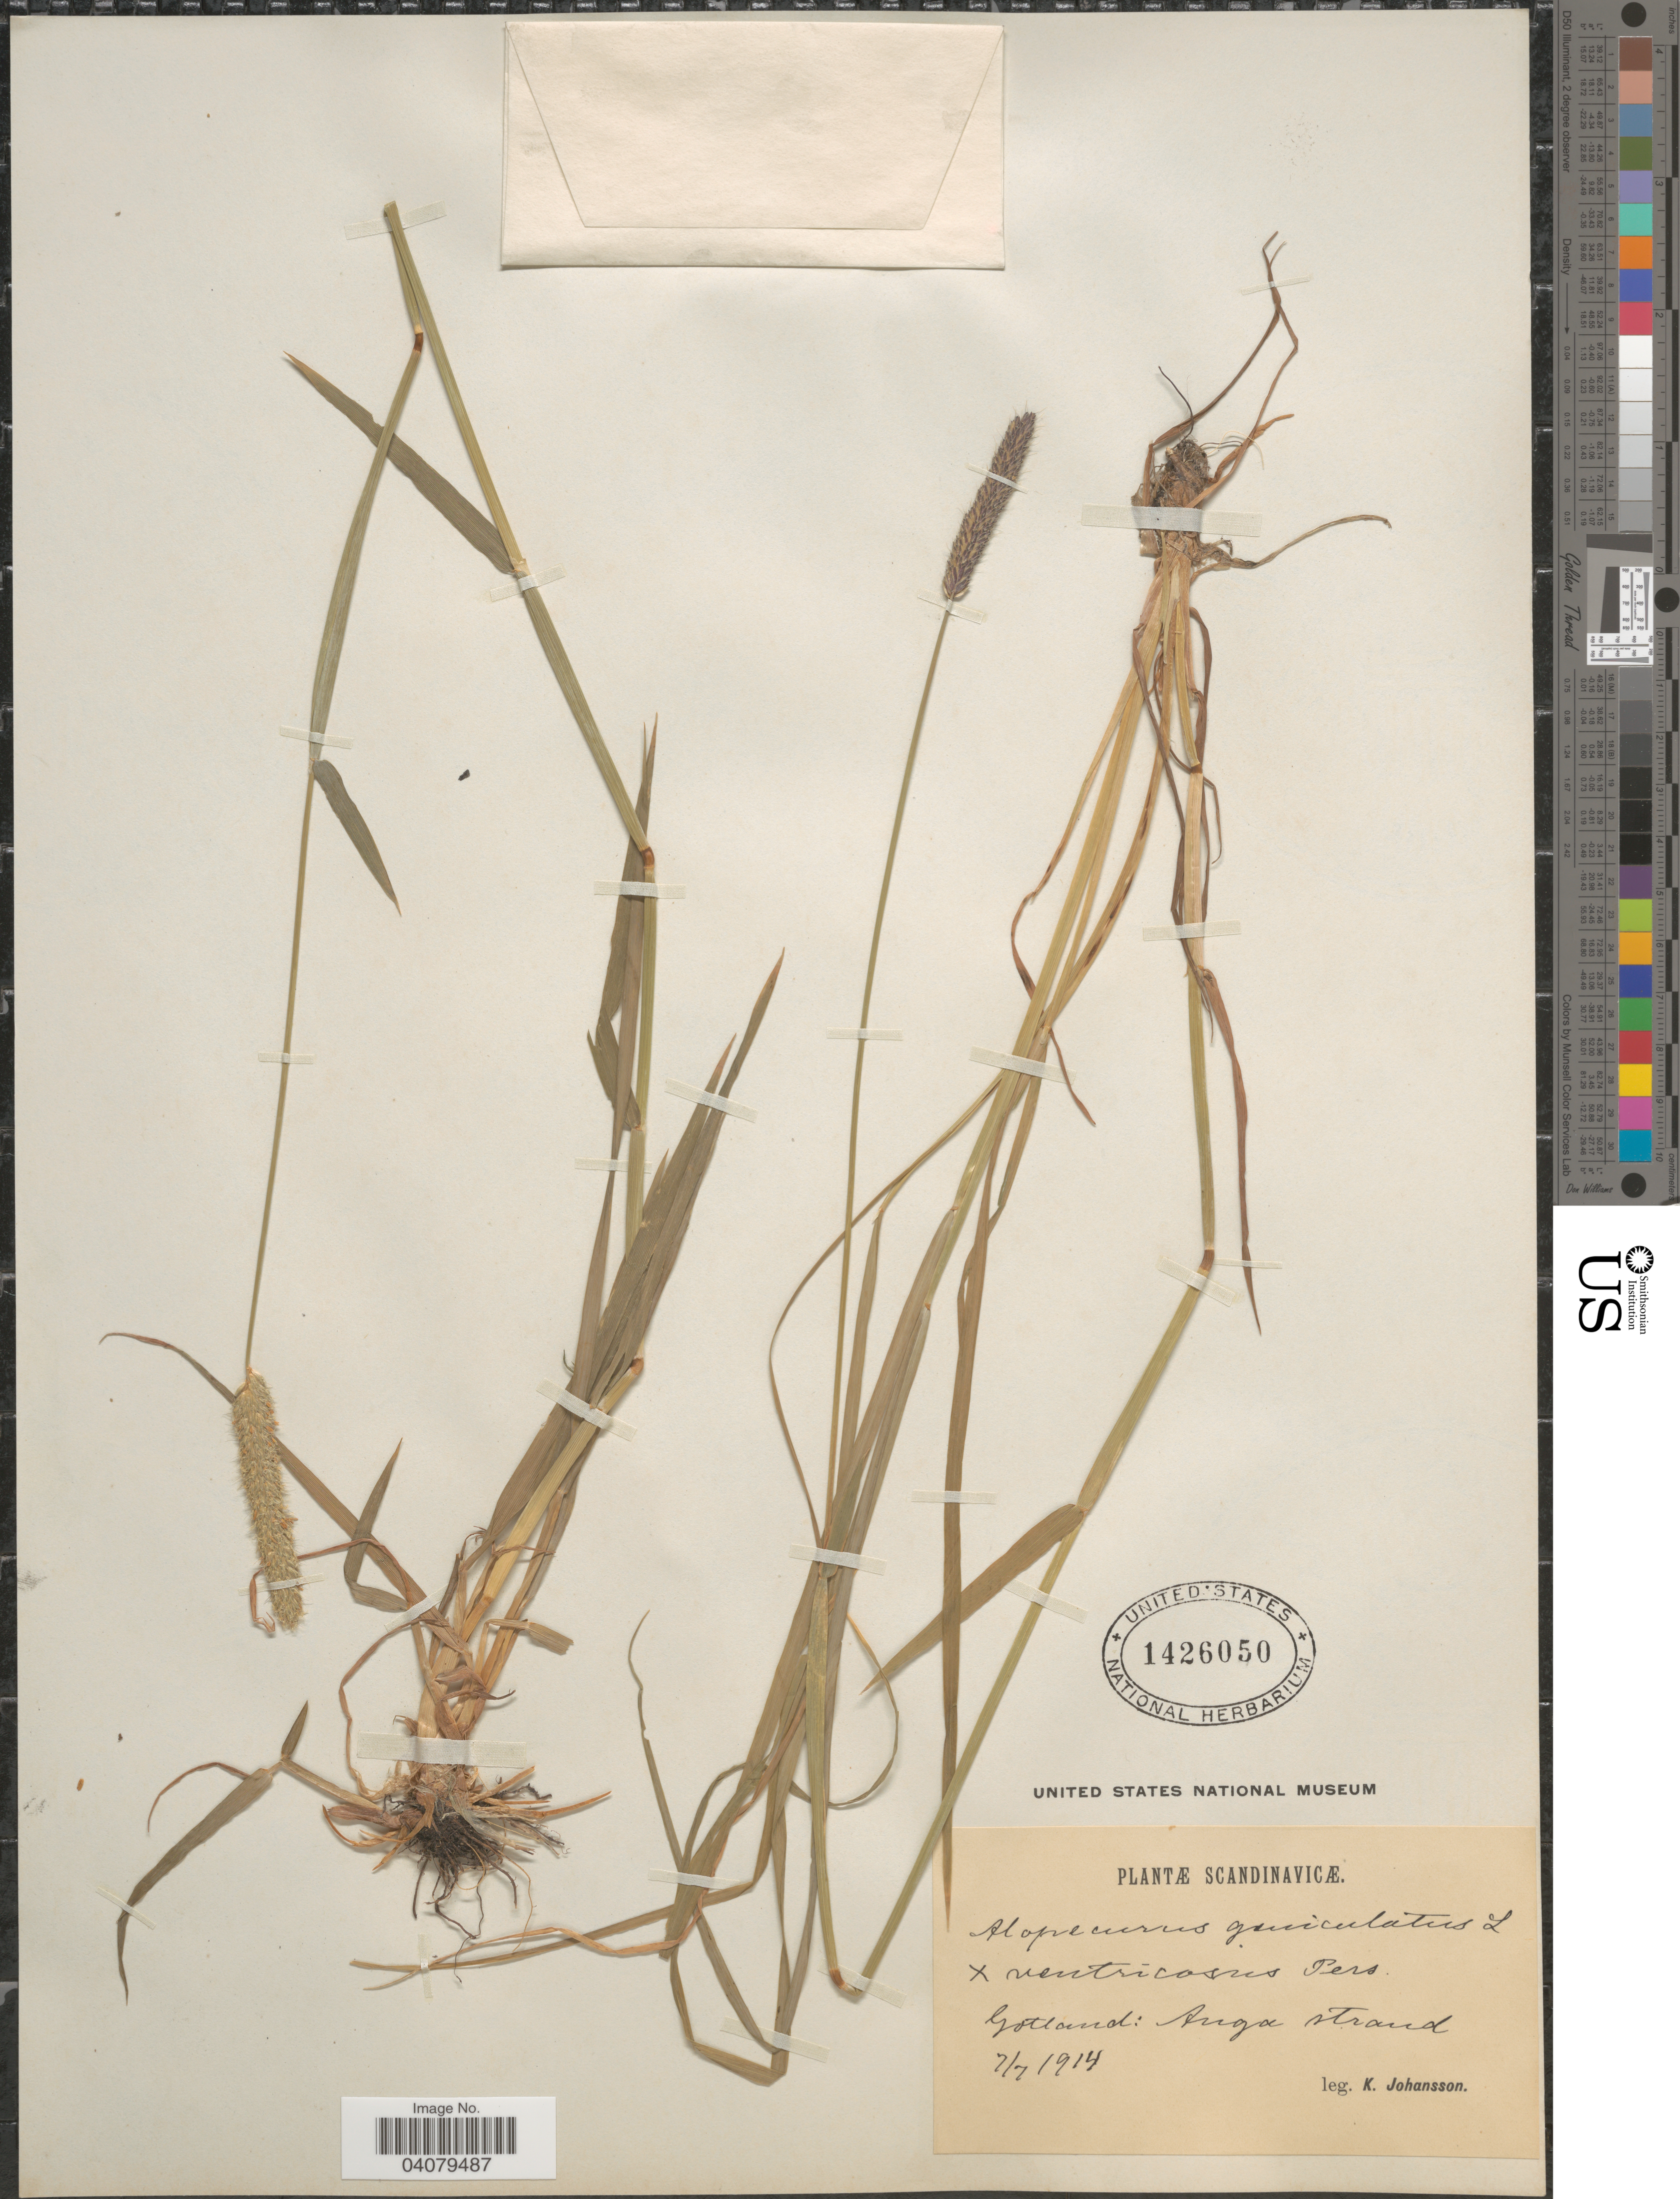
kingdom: Plantae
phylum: Tracheophyta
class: Liliopsida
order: Poales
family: Poaceae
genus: Alopecurus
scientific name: Alopecurus geniculatus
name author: L.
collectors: K. Johansson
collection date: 1914-07-07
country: Sweden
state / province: Gotland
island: Gotland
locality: Scandinavicæ. Gotland: Anga strand.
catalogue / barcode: US 1426050